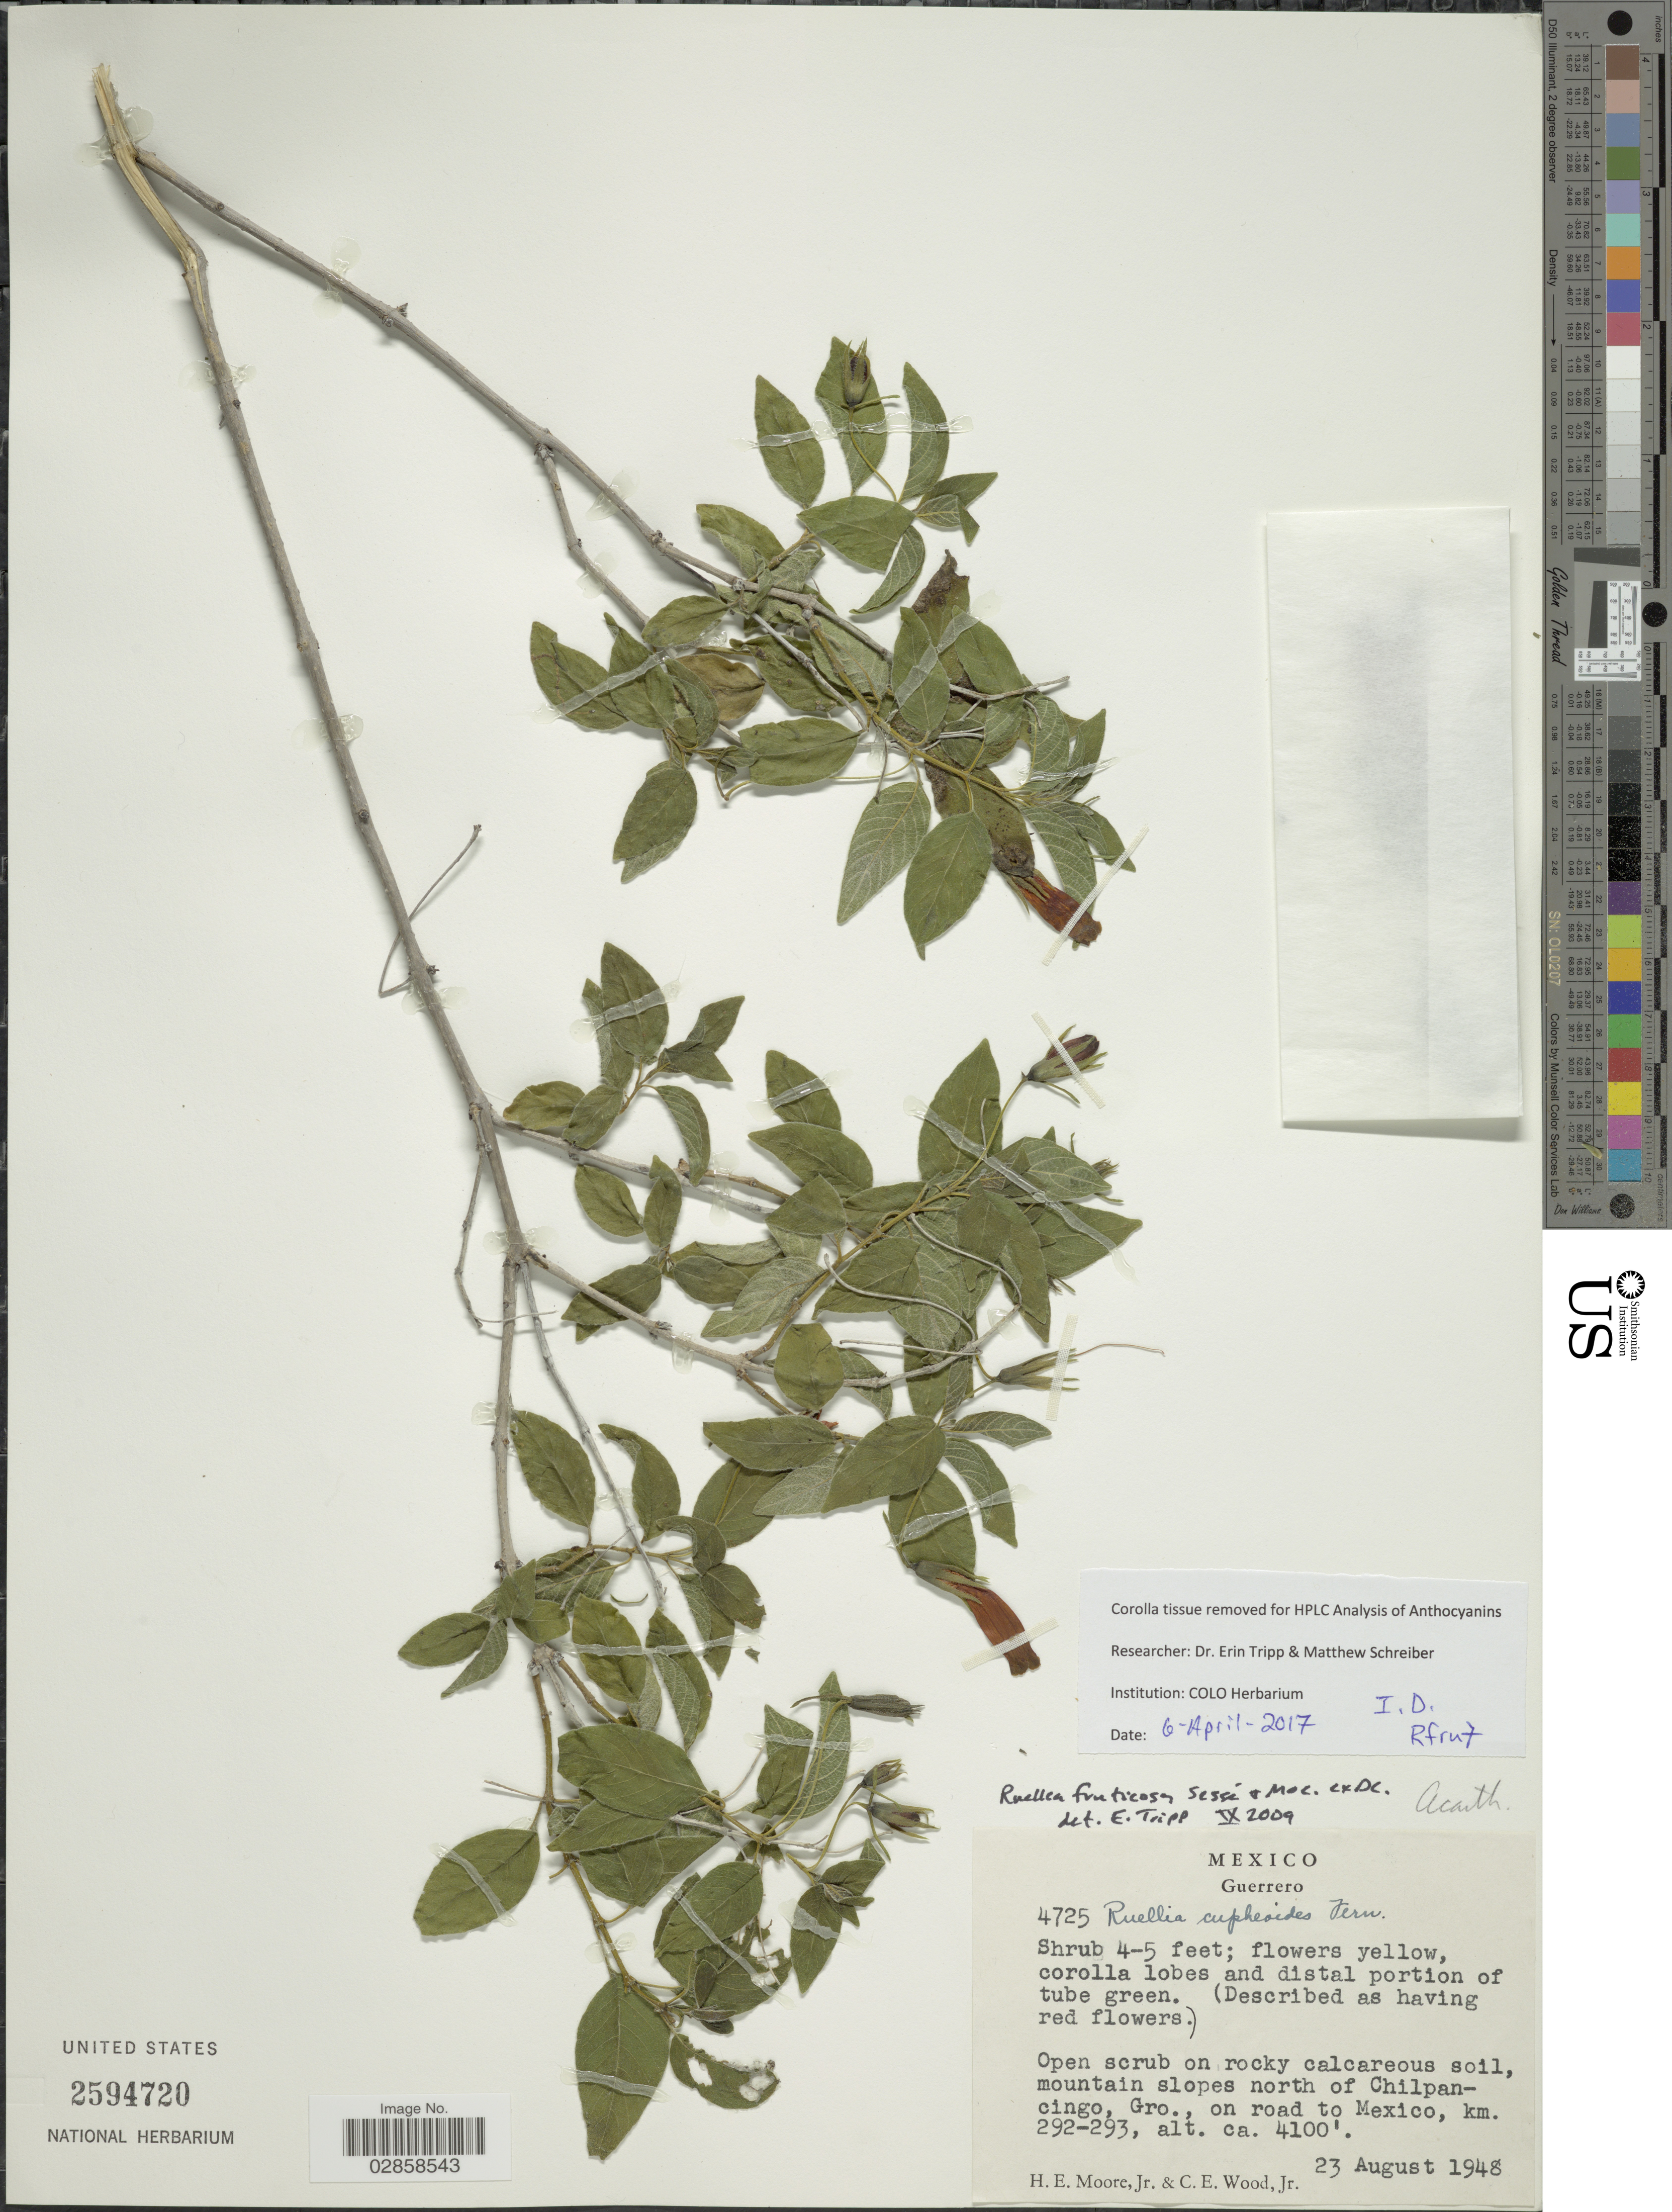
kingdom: Plantae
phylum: Tracheophyta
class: Magnoliopsida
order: Lamiales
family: Acanthaceae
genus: Ruellia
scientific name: Ruellia fruticosa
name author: Sessé & Moc.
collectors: H. Moore & C. Wood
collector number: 4725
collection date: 1948-08-23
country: Mexico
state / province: Guerrero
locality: Mountain slopes north of Chilpancingo, Gro., on road to Mexico, km. 292-293.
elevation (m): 1250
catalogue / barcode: US 2594720